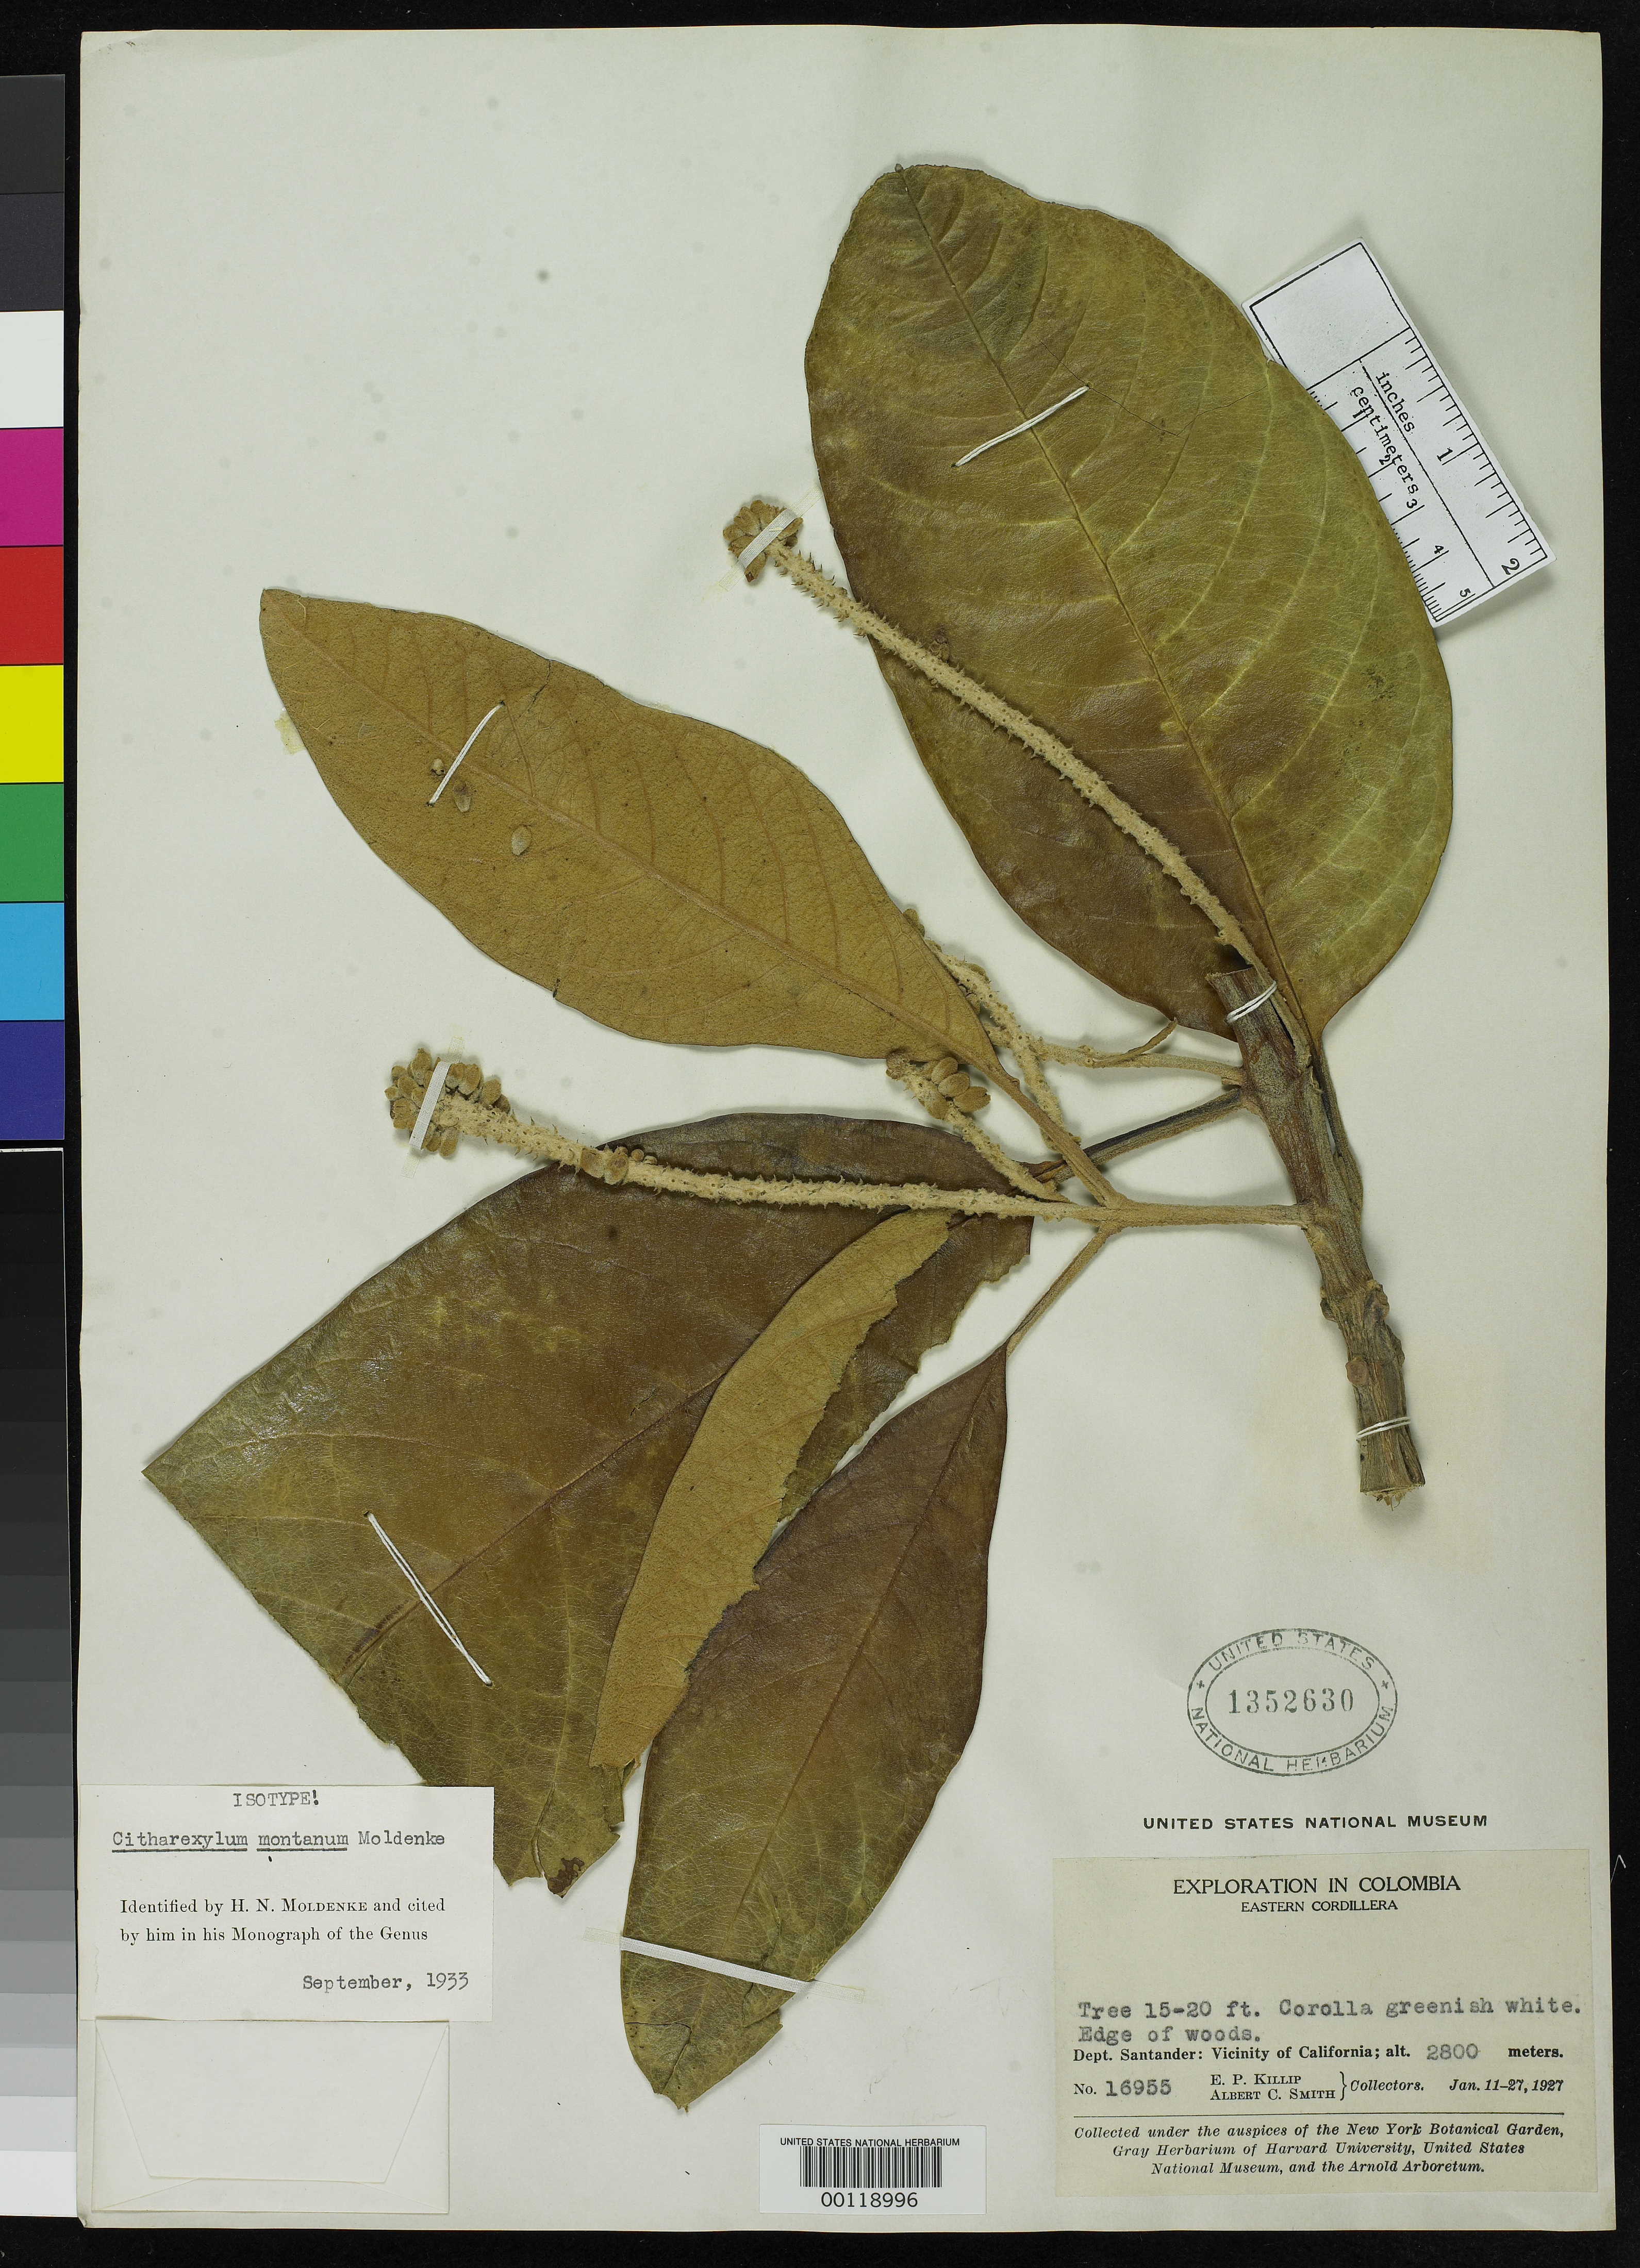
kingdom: Plantae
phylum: Tracheophyta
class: Magnoliopsida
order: Lamiales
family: Verbenaceae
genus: Citharexylum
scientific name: Citharexylum montanum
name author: Moldenke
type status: Isotype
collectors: E. P. Killip & A. C. Smith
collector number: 16955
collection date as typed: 11 Jan 1927 to 27 Jan 1927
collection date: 1927-01-11/1927-01-27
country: Colombia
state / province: Santander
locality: California.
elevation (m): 2800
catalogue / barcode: US 1352630